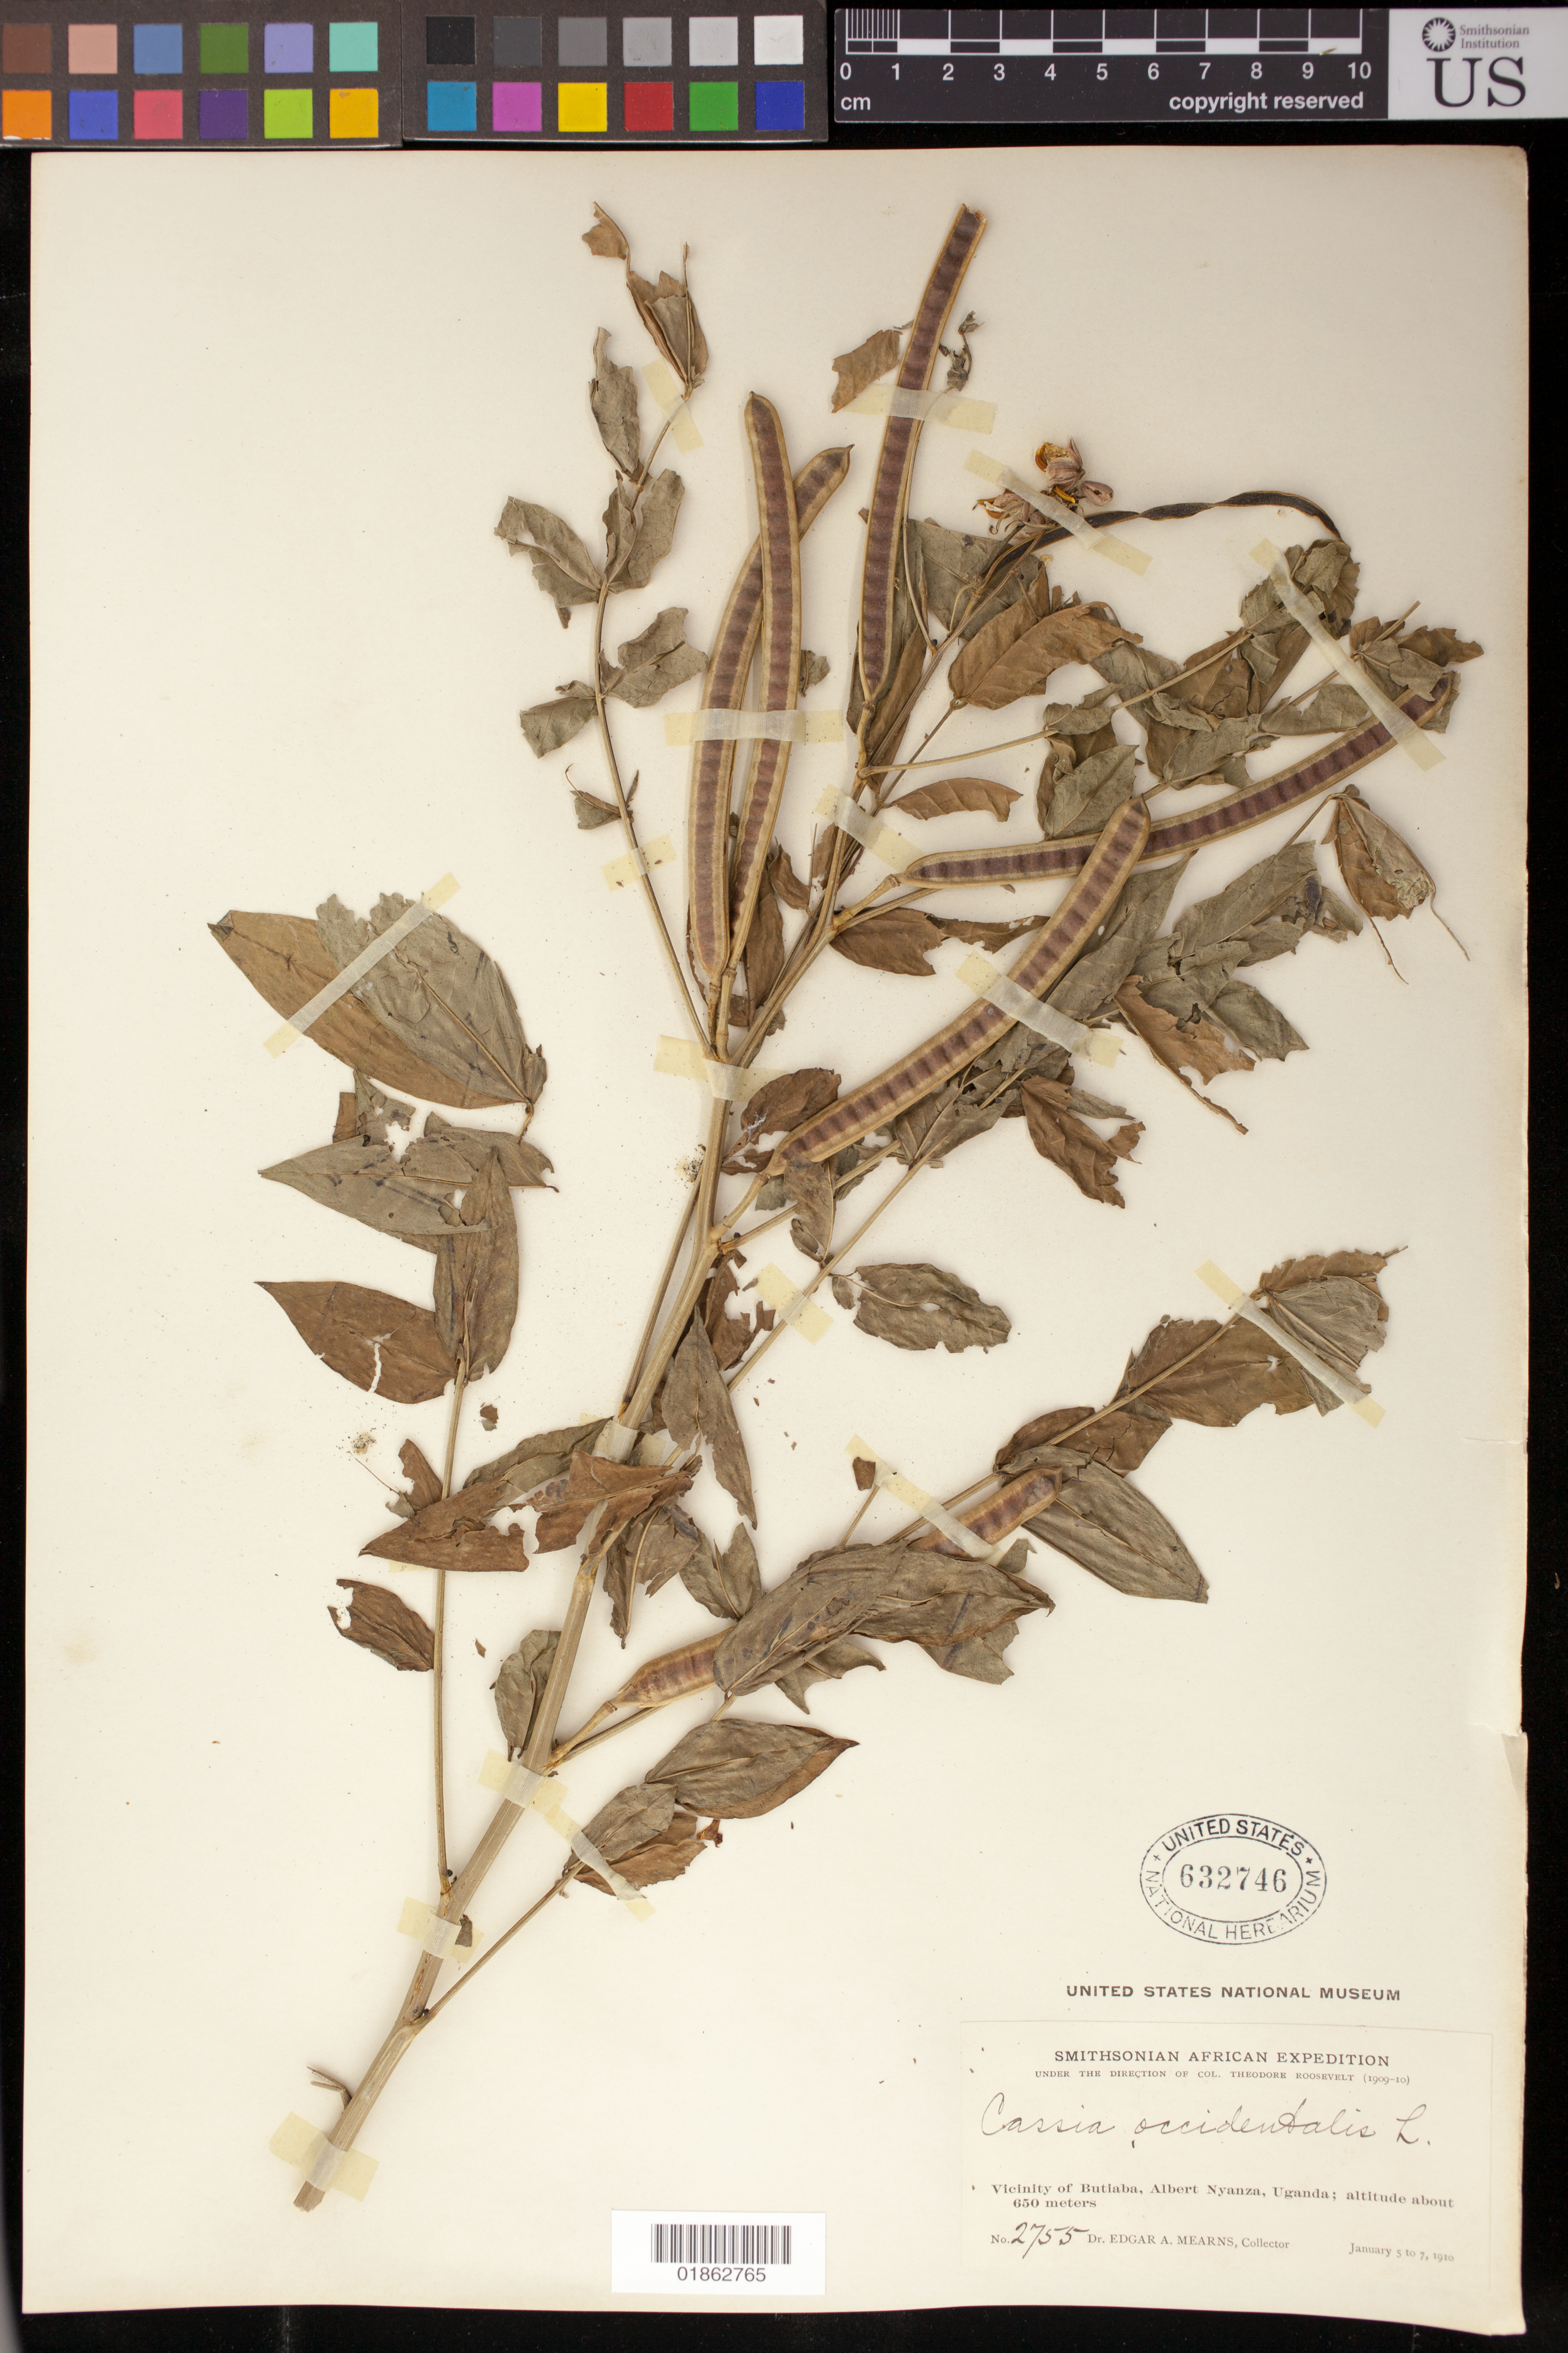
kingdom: Plantae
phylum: Tracheophyta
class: Magnoliopsida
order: Fabales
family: Fabaceae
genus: Senna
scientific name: Senna occidentalis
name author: (L.) Link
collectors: E. A. Mearns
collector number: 2755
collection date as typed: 05 Jan 1910 to 07 Jan 1910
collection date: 1910-01-05/1910-01-07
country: Uganda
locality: Vicinity of Butiaba, Albert Nyanza, Uganda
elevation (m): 650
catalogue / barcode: US 632746